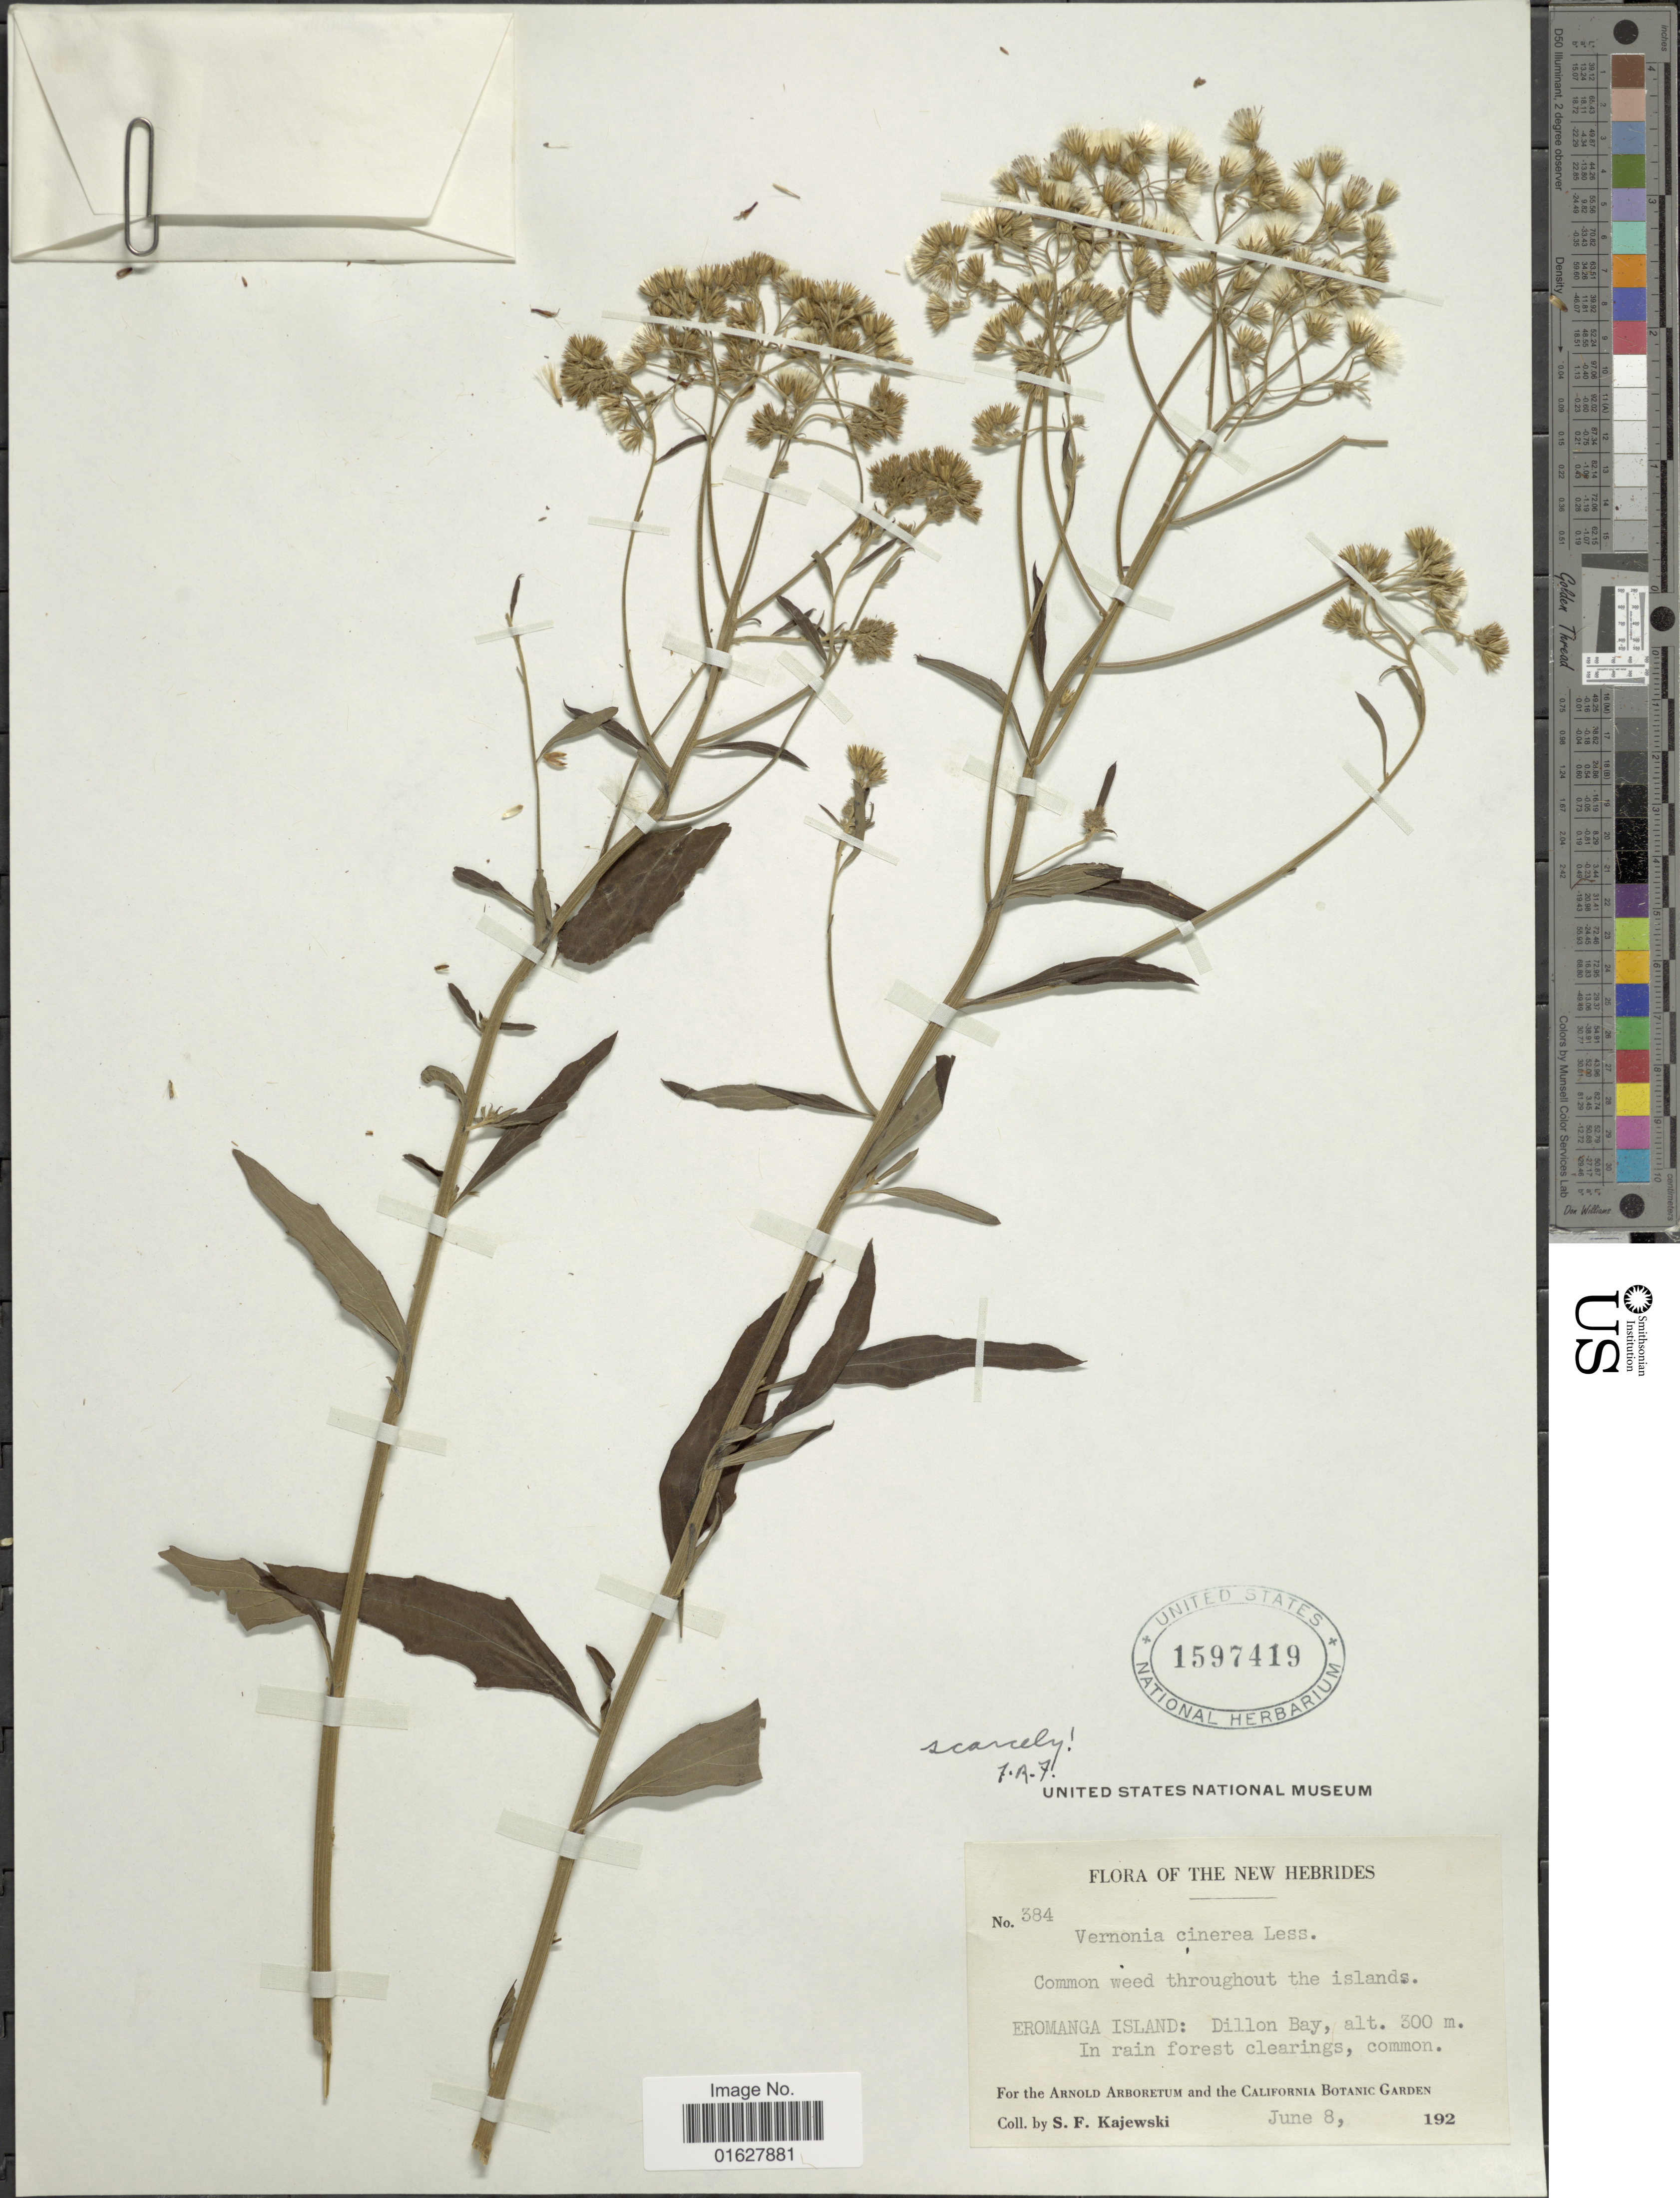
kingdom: Plantae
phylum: Tracheophyta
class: Magnoliopsida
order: Asterales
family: Asteraceae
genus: Vernonia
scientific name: Vernonia sp.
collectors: S. Kajewski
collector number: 384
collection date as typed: June 8, 192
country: Vanuatu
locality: The New Hebrides. Eromanga Island: Dillon Bay, In rain forest clearings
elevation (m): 300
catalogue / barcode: US 1597419